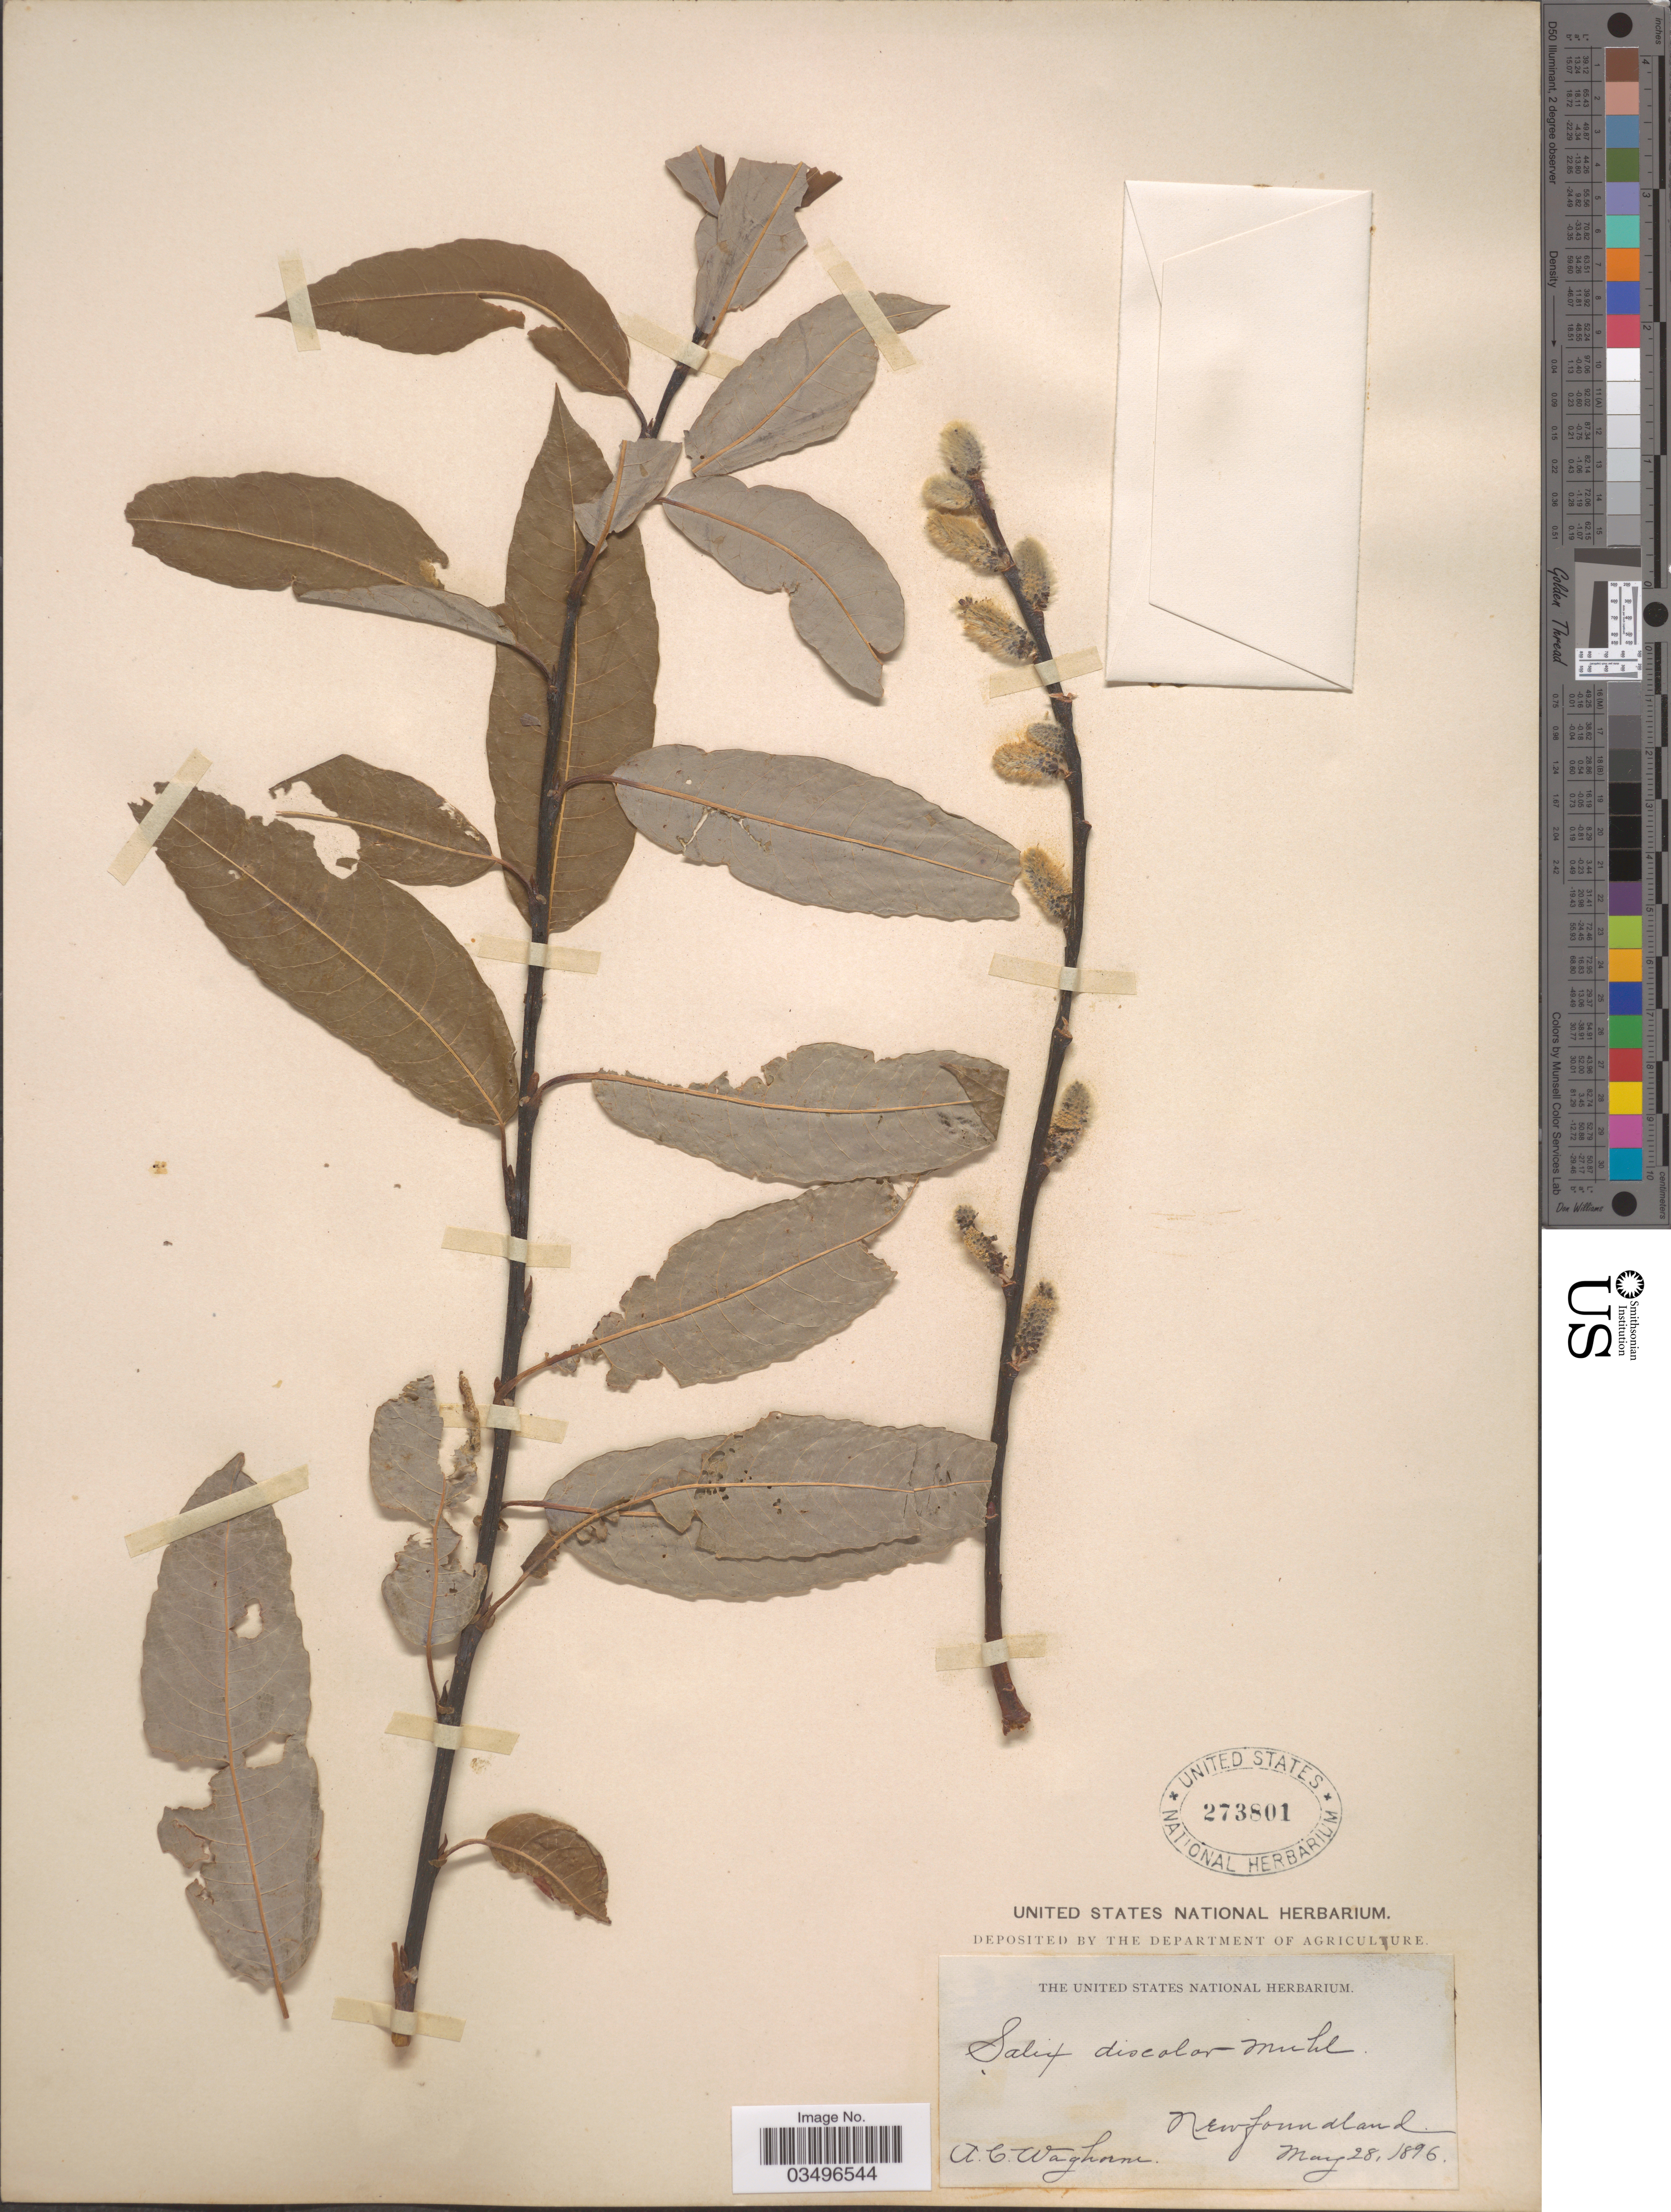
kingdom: Plantae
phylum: Tracheophyta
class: Magnoliopsida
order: Malpighiales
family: Salicaceae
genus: Salix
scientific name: Salix discolor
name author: Muhl.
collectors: A. Waghorne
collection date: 1896-05-28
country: Canada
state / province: Newfoundland and Labrador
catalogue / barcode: US 273801